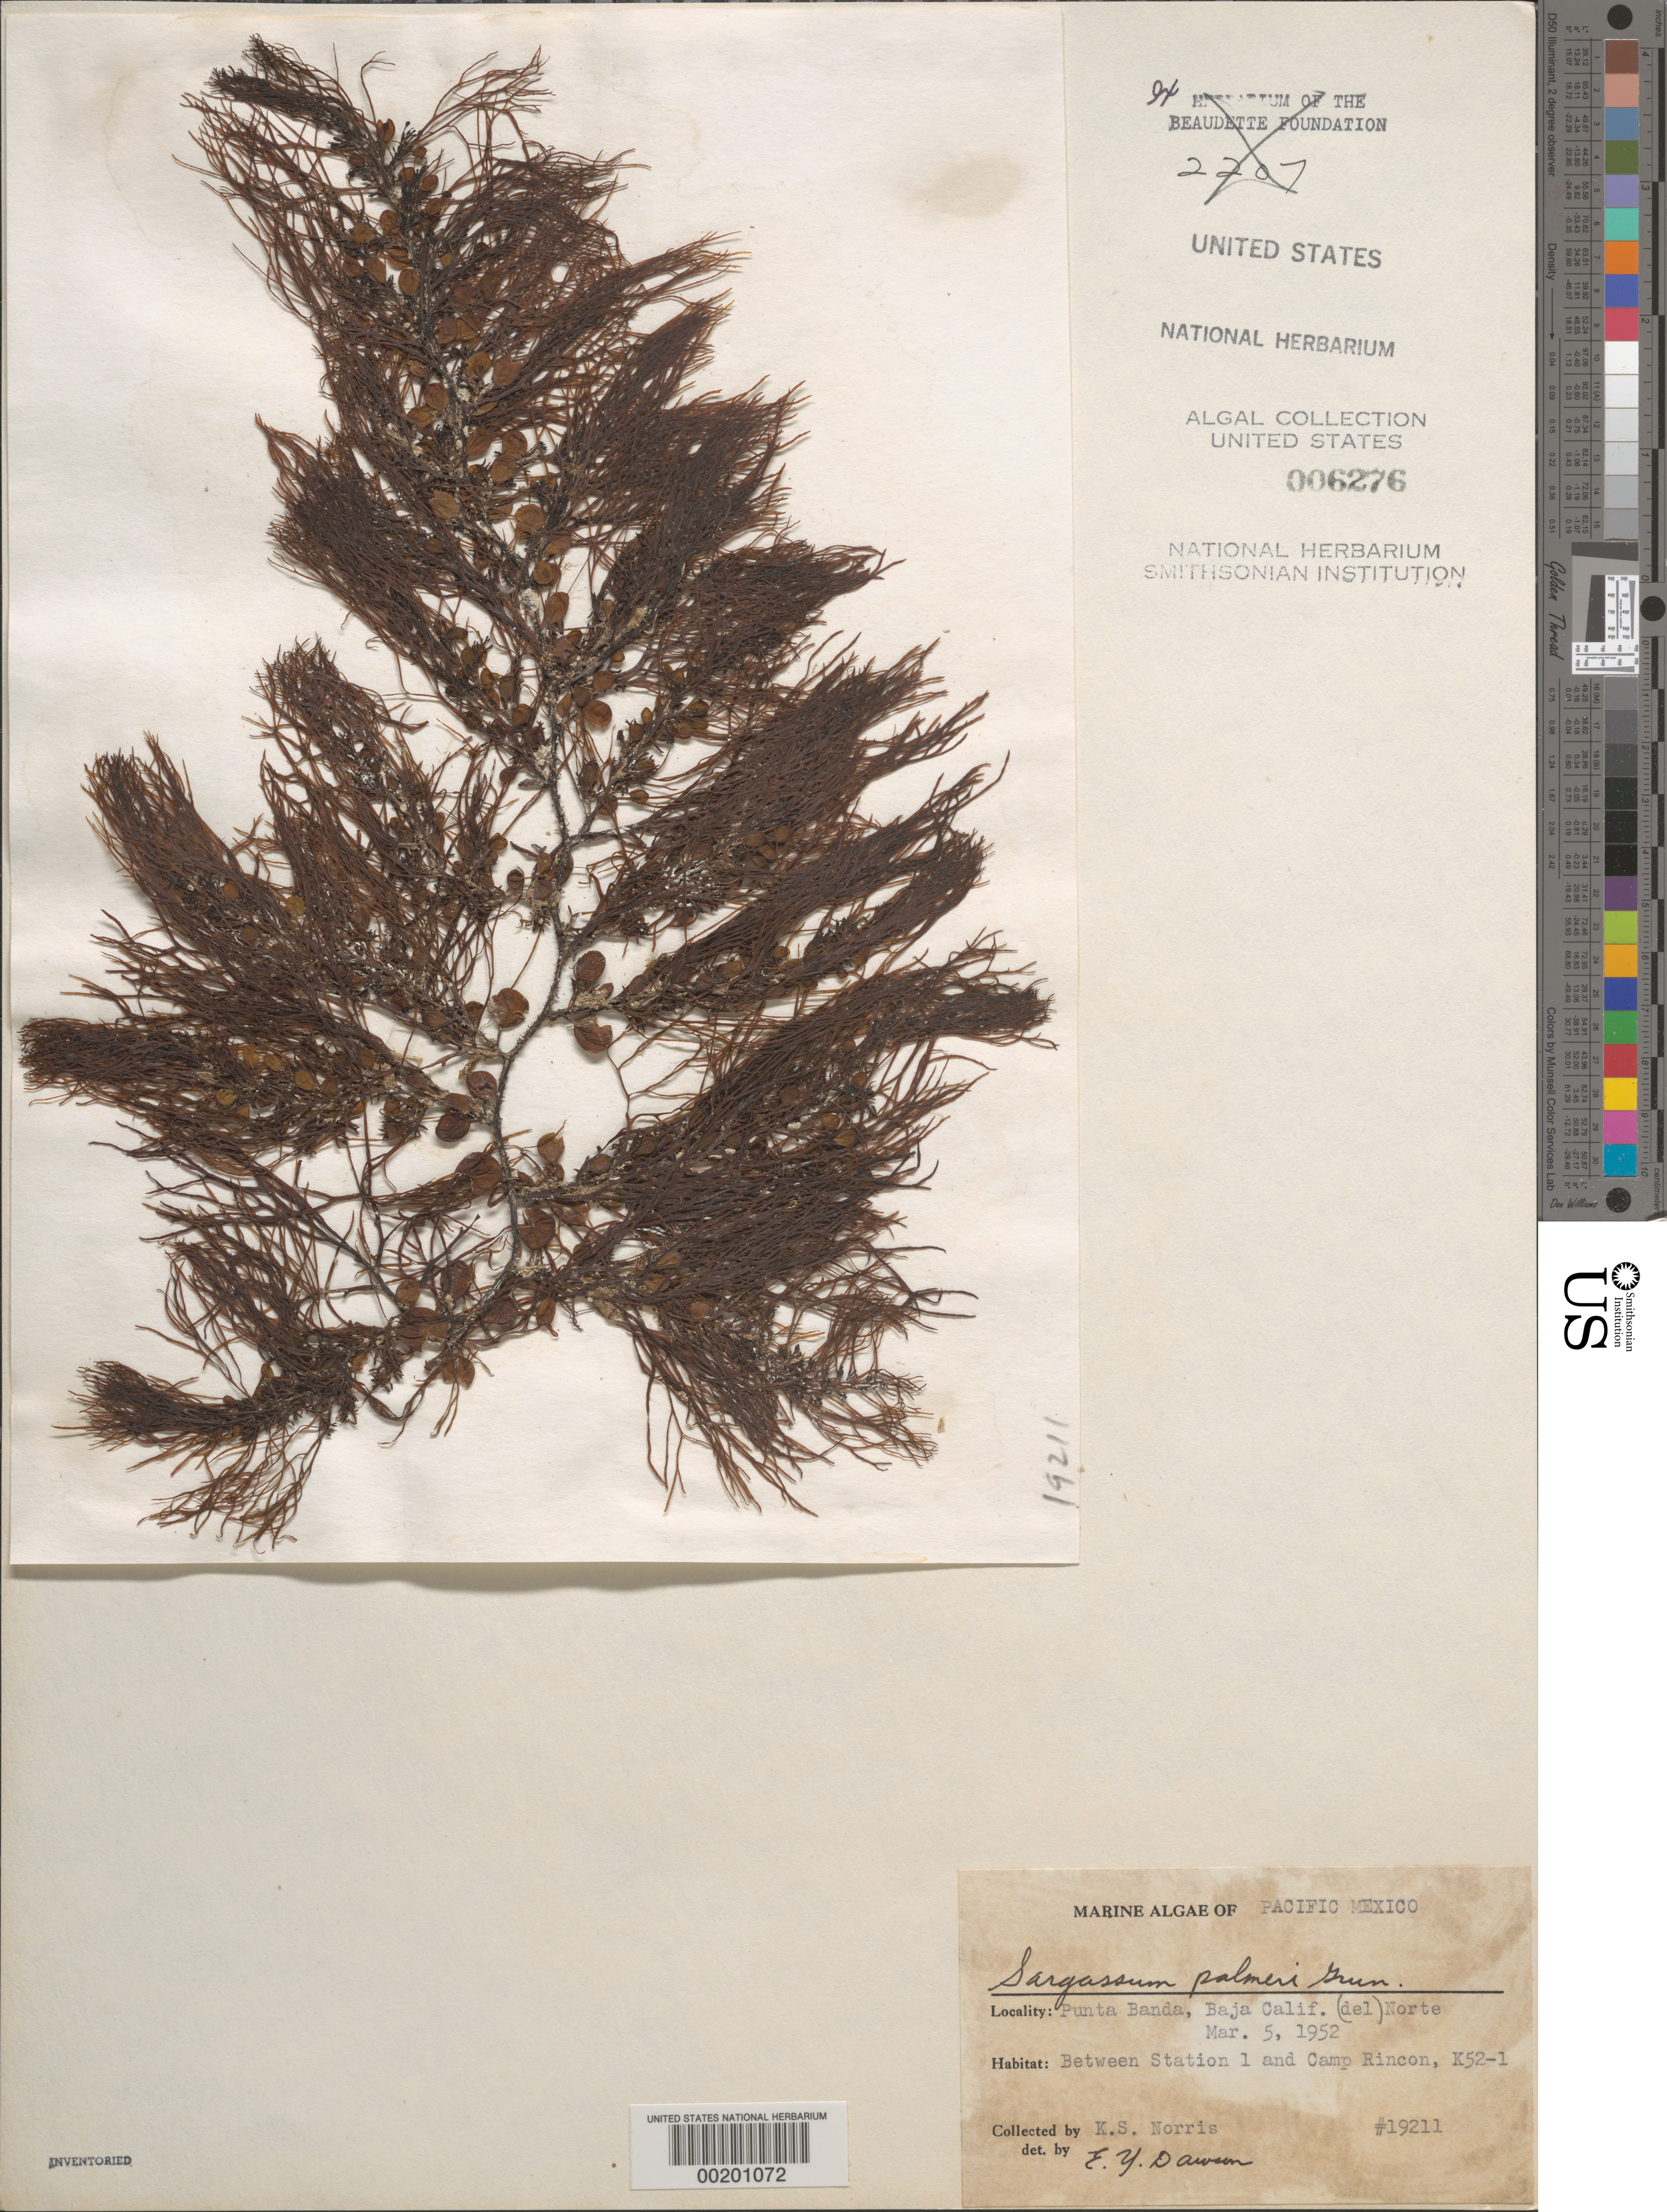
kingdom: Chromista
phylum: Ochrophyta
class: Phaeophyceae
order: Fucales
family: Sargassaceae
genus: Sargassum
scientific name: Sargassum palmeri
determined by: Dawson, E. Y.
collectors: K. S. Norris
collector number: EYD 19211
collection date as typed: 05 Mar 1952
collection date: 1952-03-05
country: Mexico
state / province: Baja California Norte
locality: Punta Banda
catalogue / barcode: US 6276